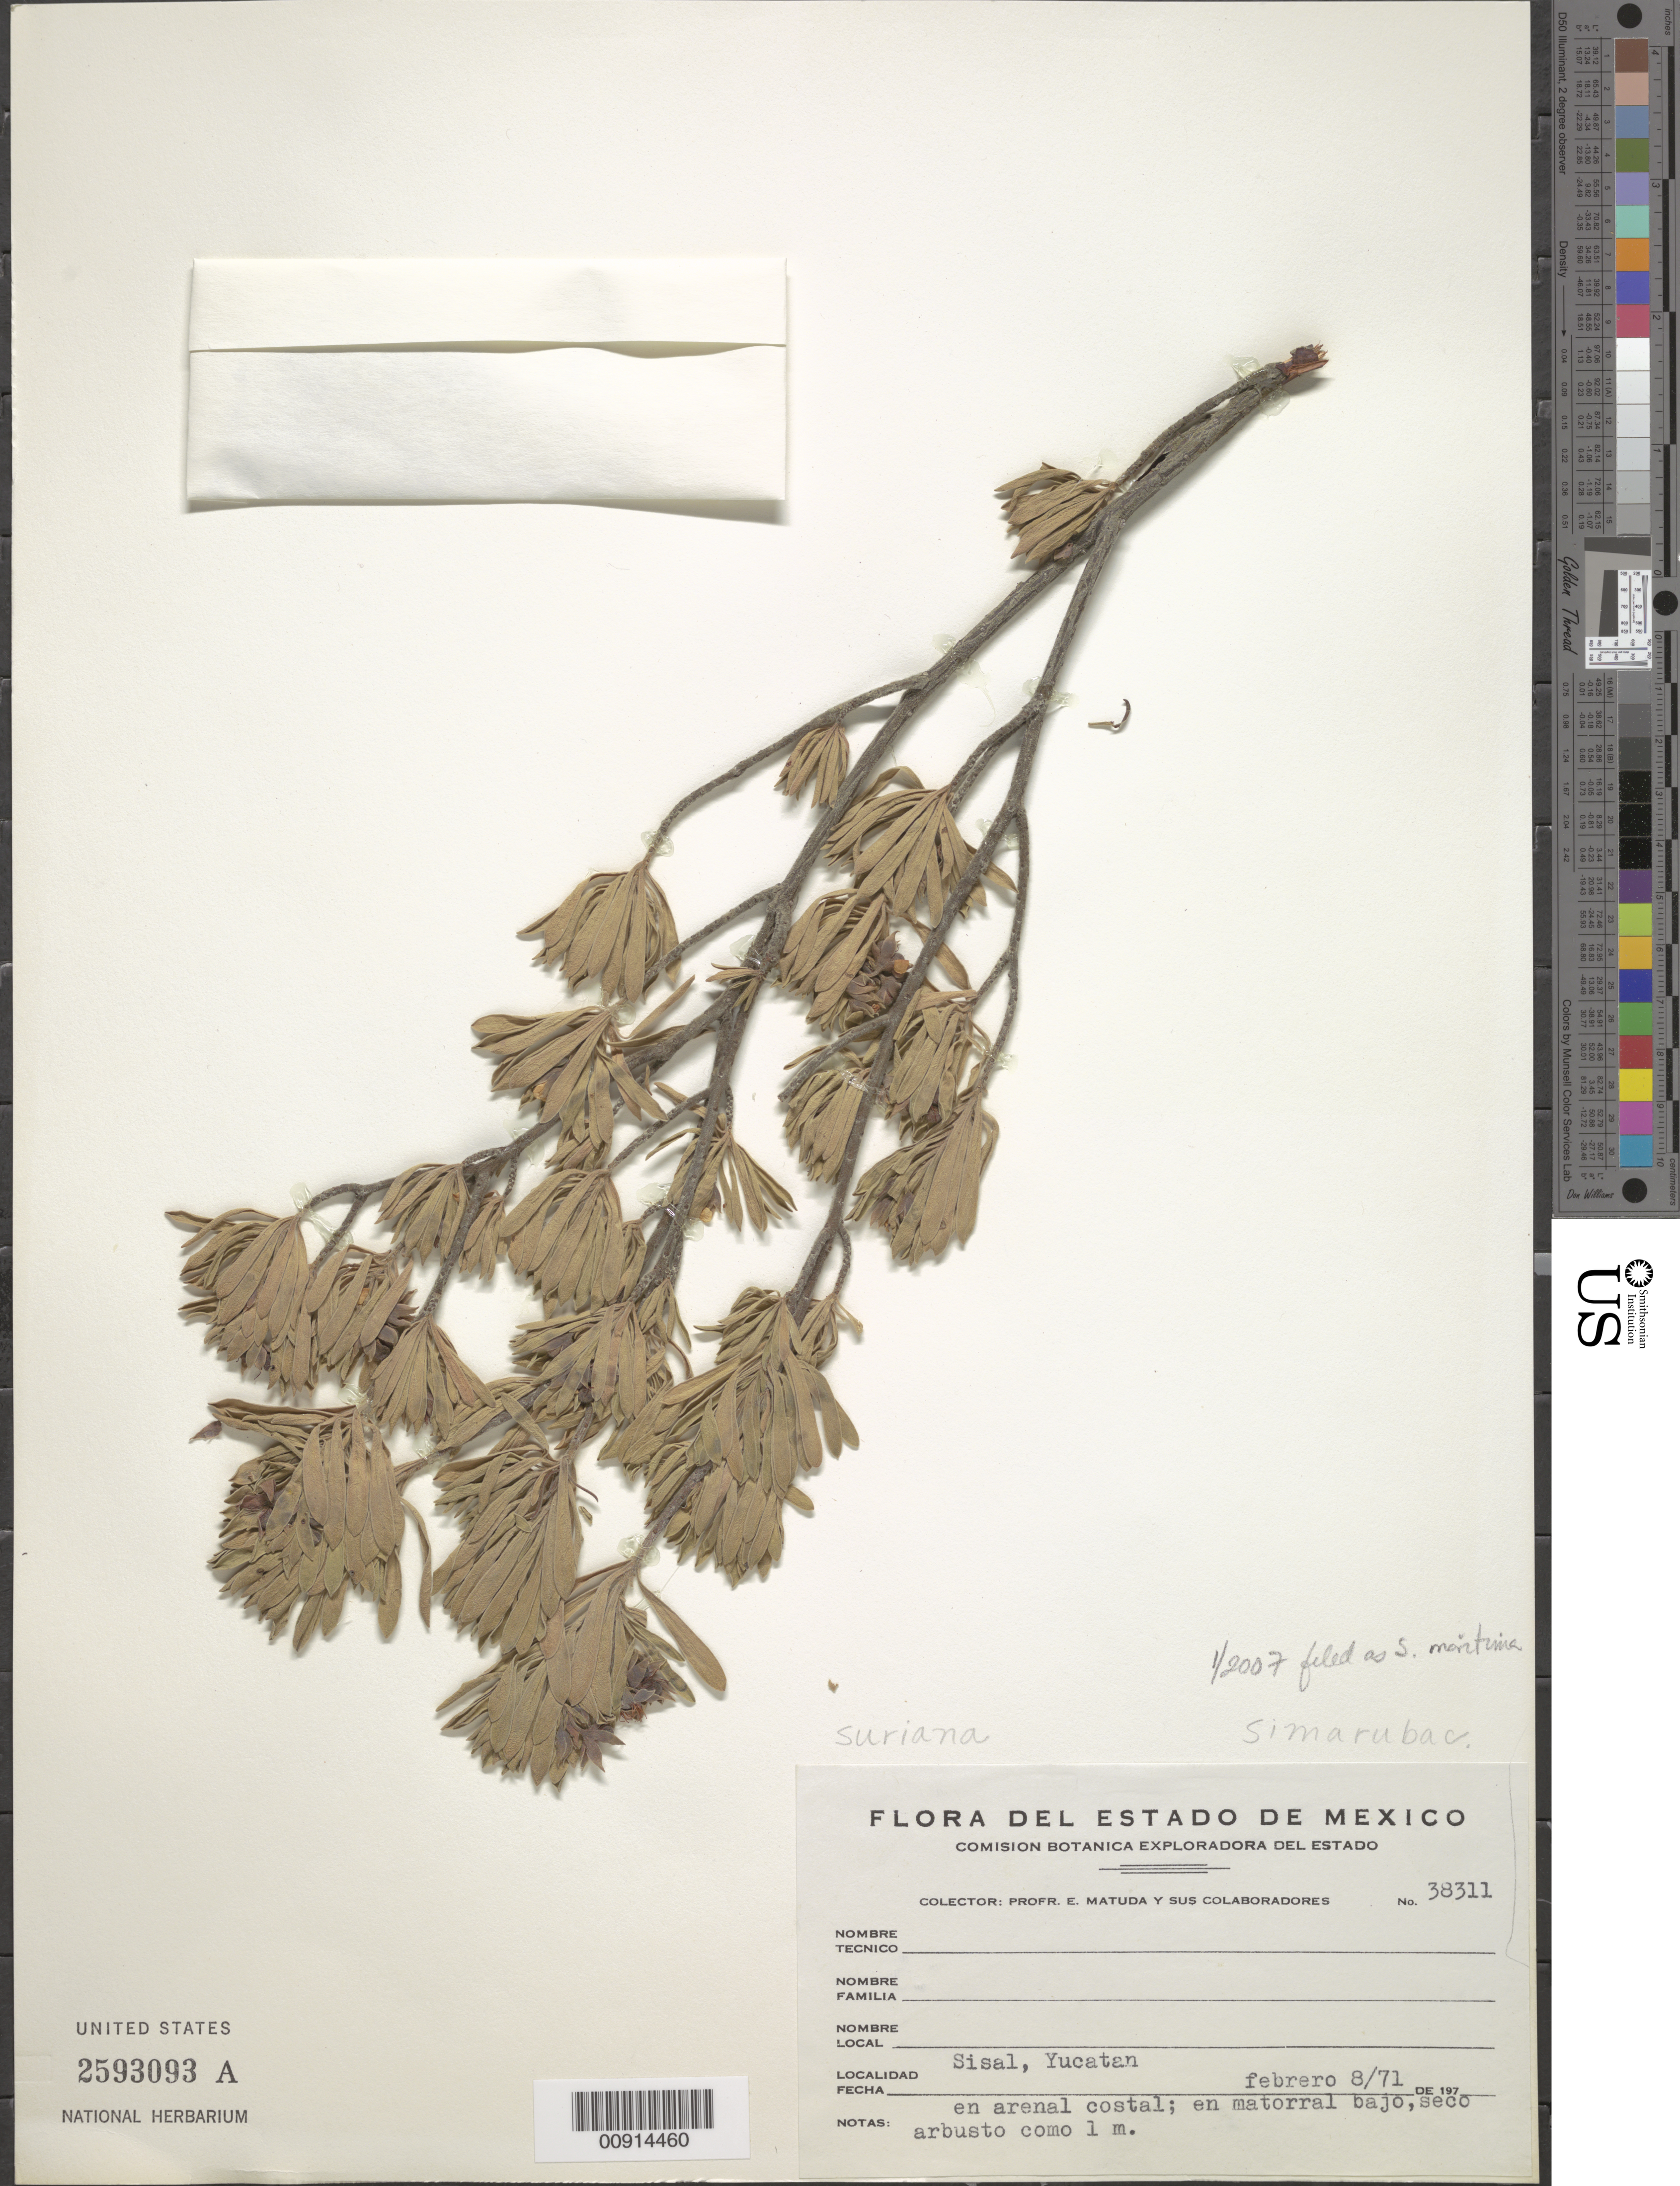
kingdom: Plantae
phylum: Tracheophyta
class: Magnoliopsida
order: Fabales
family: Surianaceae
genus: Suriana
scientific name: Suriana maritima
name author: L.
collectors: E. Matuda & et al.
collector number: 38311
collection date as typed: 08 Feb 1971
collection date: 1971-02-08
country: Mexico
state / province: Yucatán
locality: Sisal, Yucatán.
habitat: En arenal costal; en matorral bajo, seco.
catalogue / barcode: US 2593093A